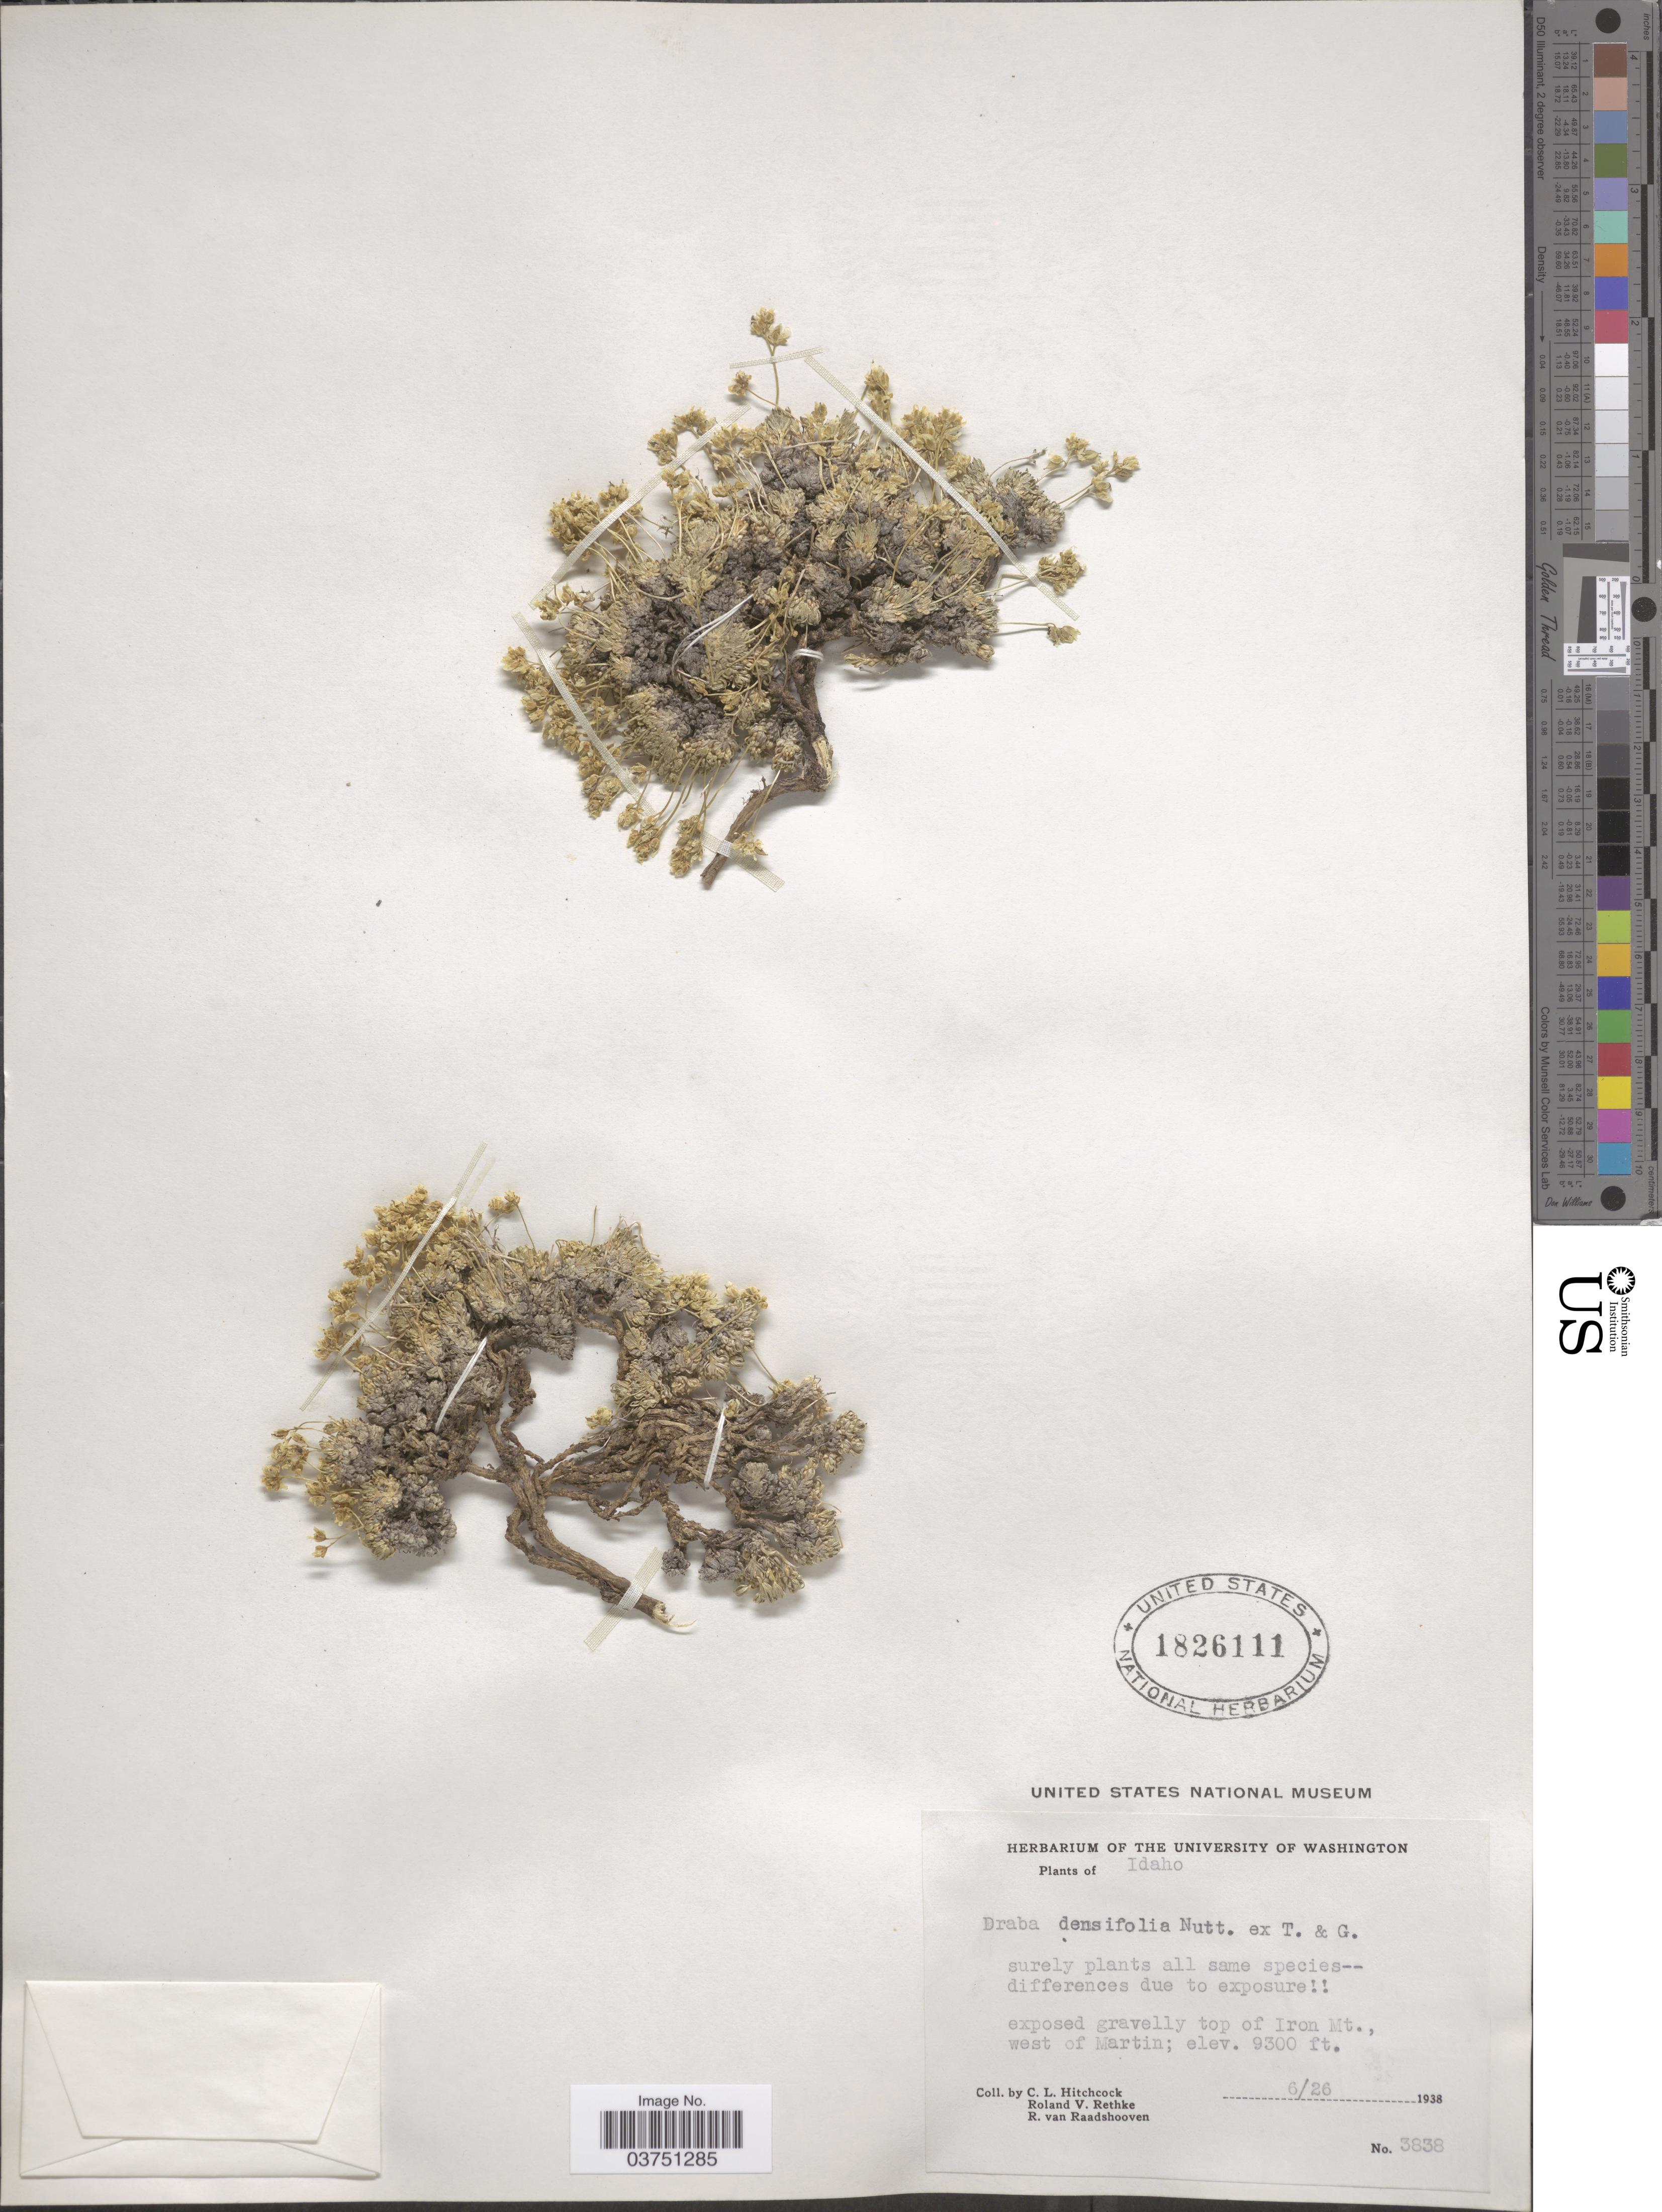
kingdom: Plantae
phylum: Tracheophyta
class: Magnoliopsida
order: Brassicales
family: Brassicaceae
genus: Draba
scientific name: Draba densifolia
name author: Nutt.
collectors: C. L. Hitchcock, R. Rethke & R. Raadshooven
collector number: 3838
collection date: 1938-06-26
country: United States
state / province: Idaho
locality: Exposed gravelly top of Iron Mt., west of Martin.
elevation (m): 2835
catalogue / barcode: US 1826111